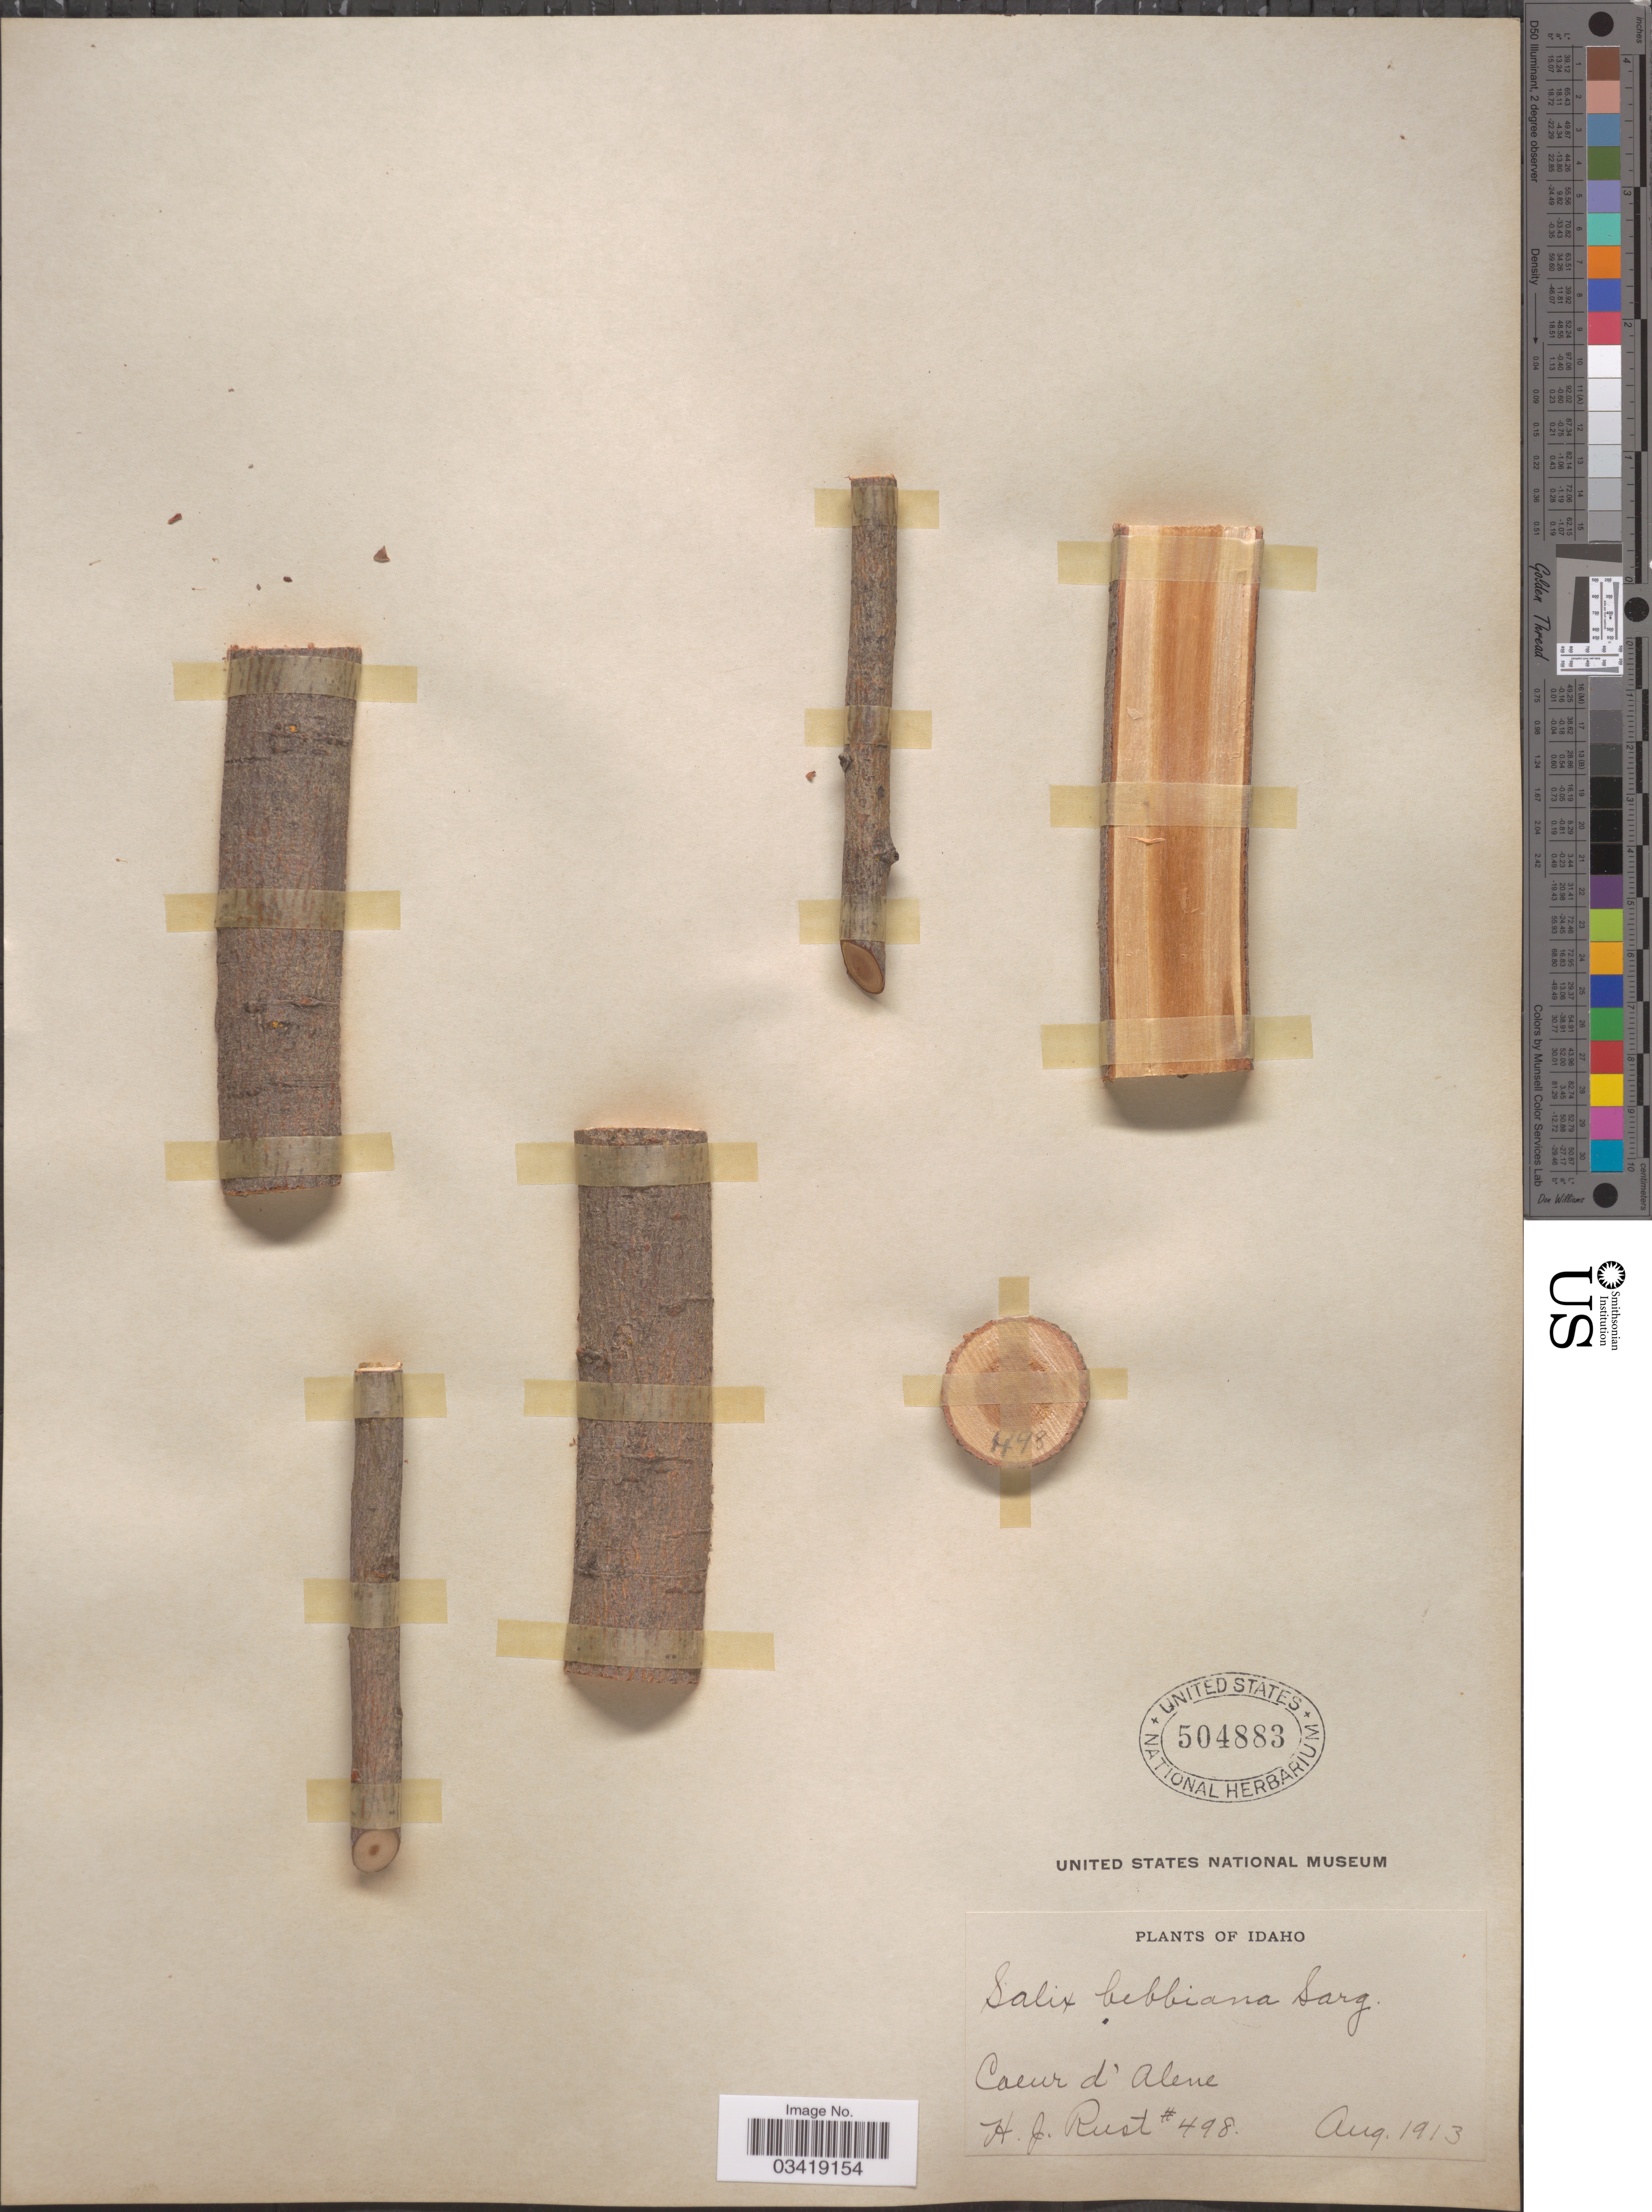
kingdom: Plantae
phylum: Tracheophyta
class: Magnoliopsida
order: Malpighiales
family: Salicaceae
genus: Salix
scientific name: Salix bebbiana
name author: Sarg.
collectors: H. J. Rust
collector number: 498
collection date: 1913-08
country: United States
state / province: Idaho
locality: Coeur d'Alene.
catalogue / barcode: US 504883